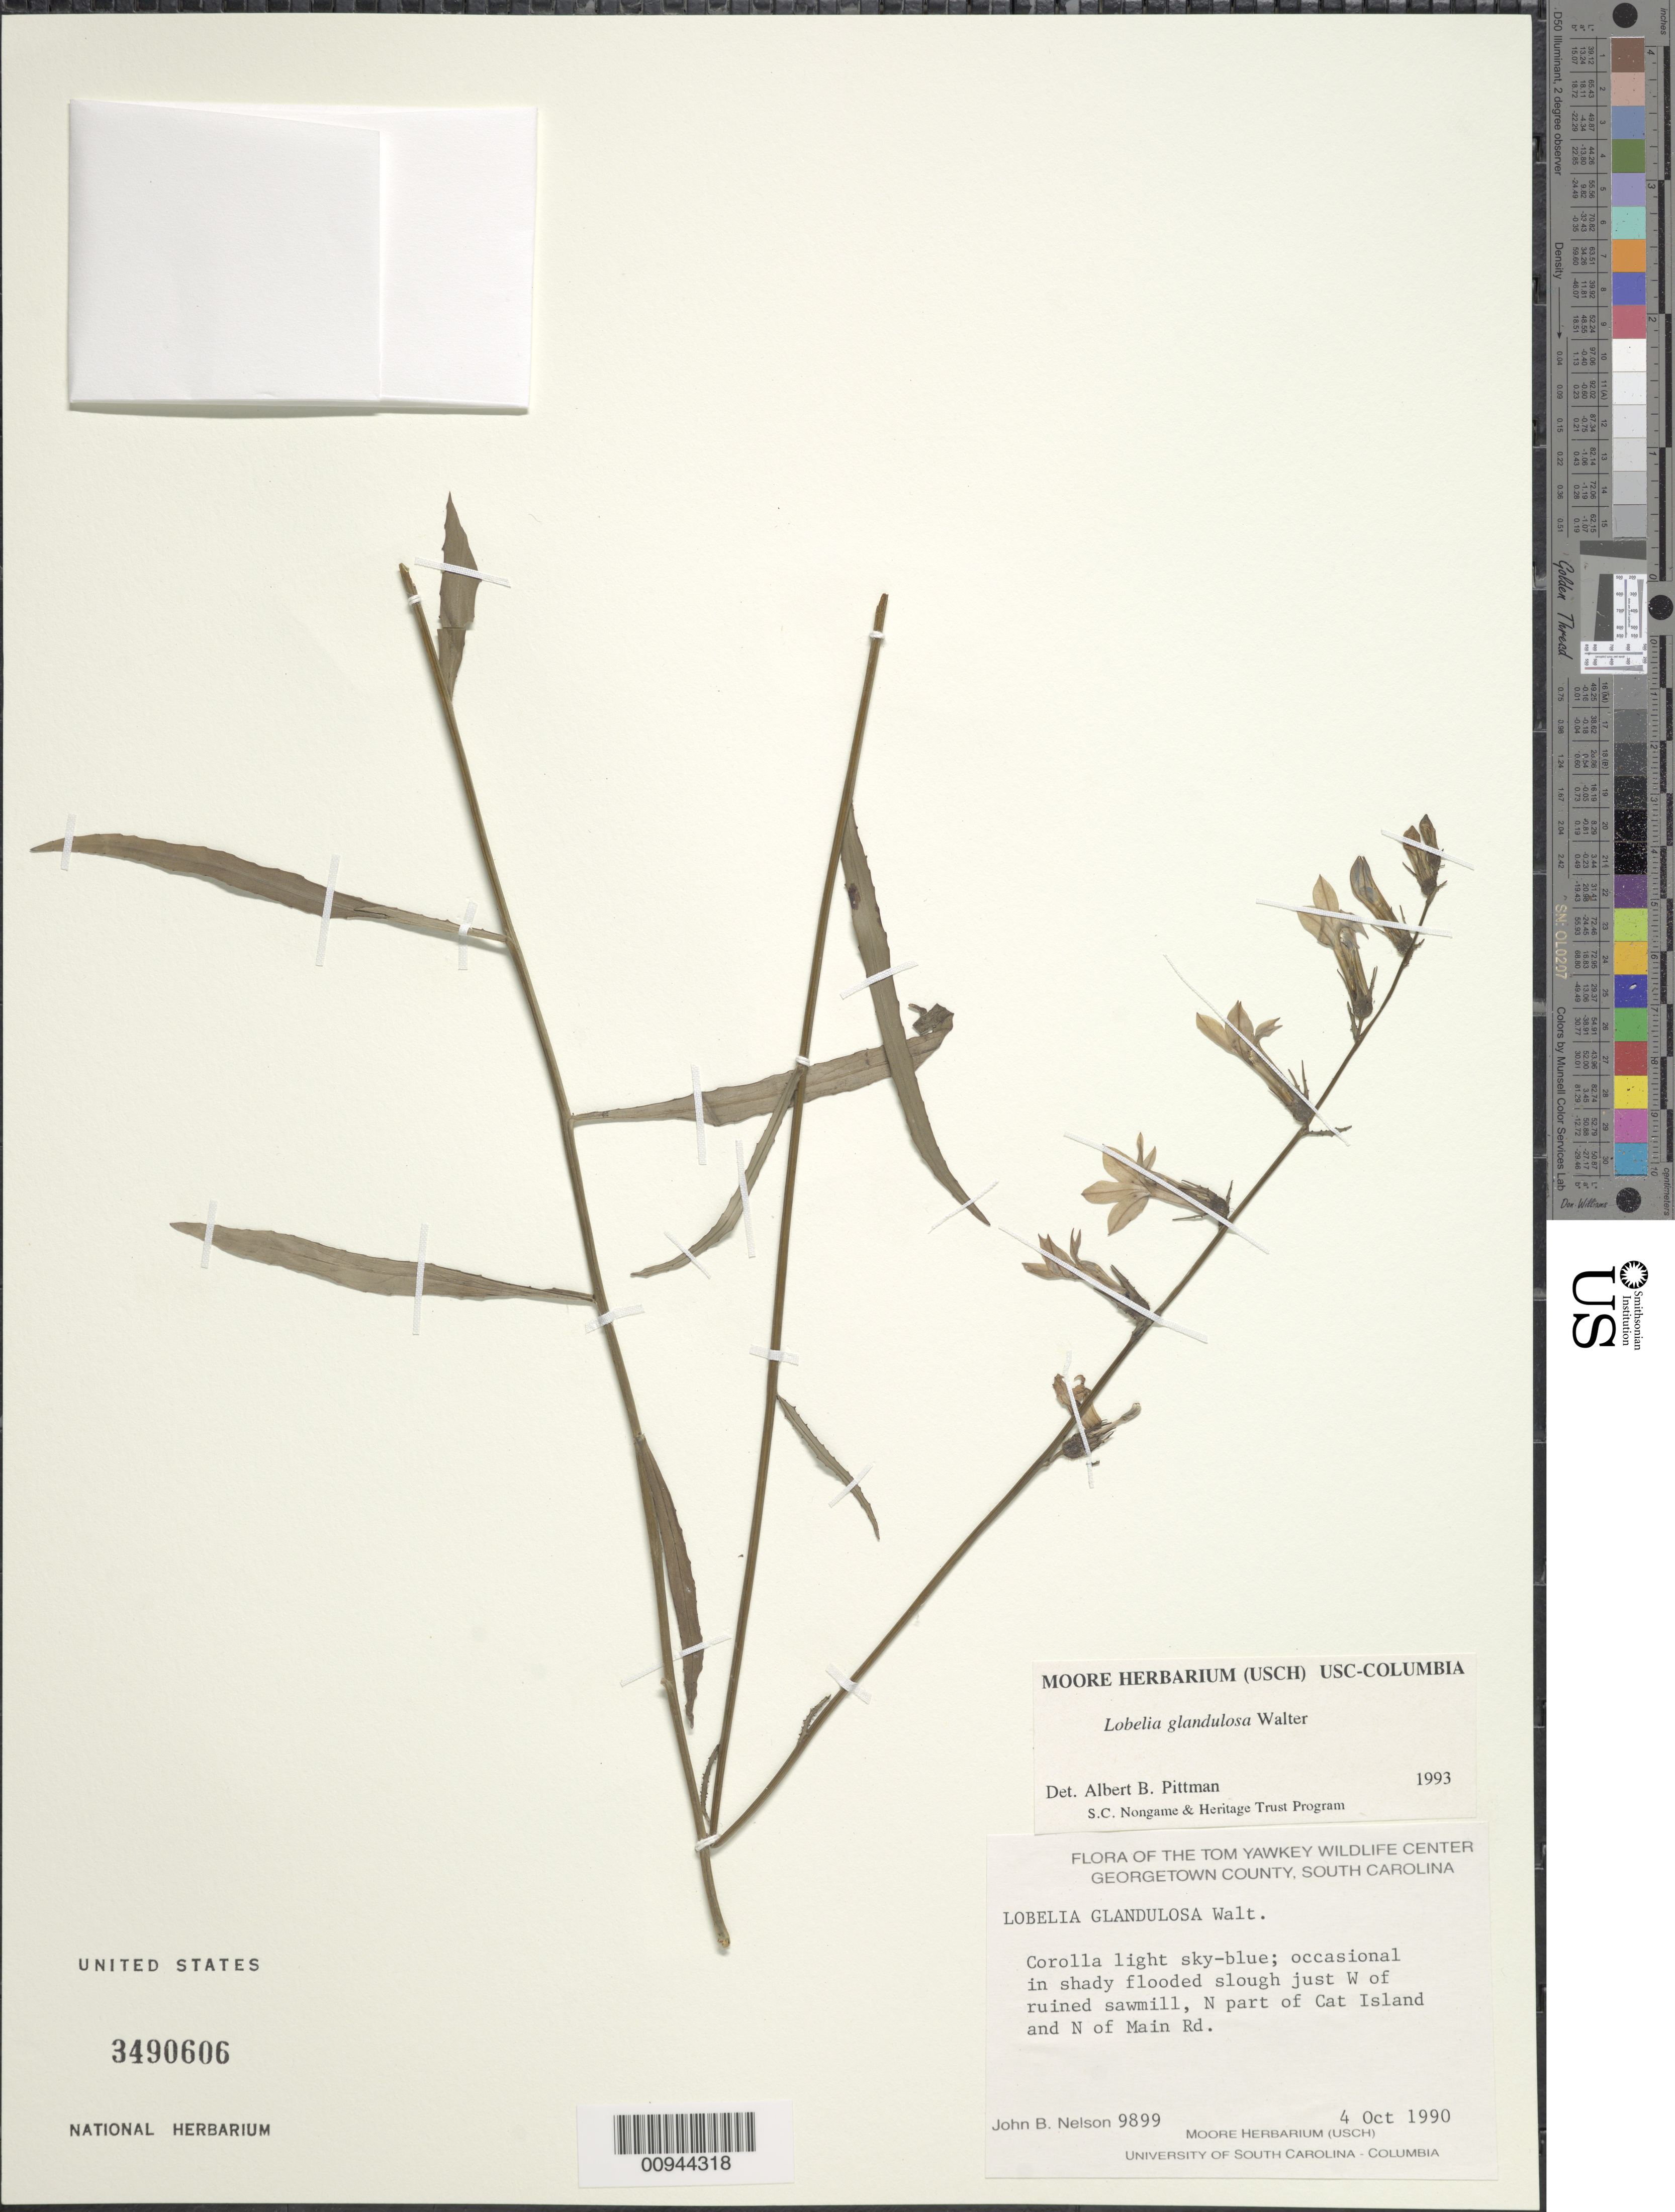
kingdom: Plantae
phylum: Tracheophyta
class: Magnoliopsida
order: Asterales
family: Campanulaceae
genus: Lobelia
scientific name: Lobelia glandulosa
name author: Walter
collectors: J. B. Nelson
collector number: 9899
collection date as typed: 4 Oct 1990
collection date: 1990-10-04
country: United States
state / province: South Carolina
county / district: Georgetown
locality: just west of ruined sawmill, N part of Cat Island and N of Main Road.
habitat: occasional in shady flooded slough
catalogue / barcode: US 3490606